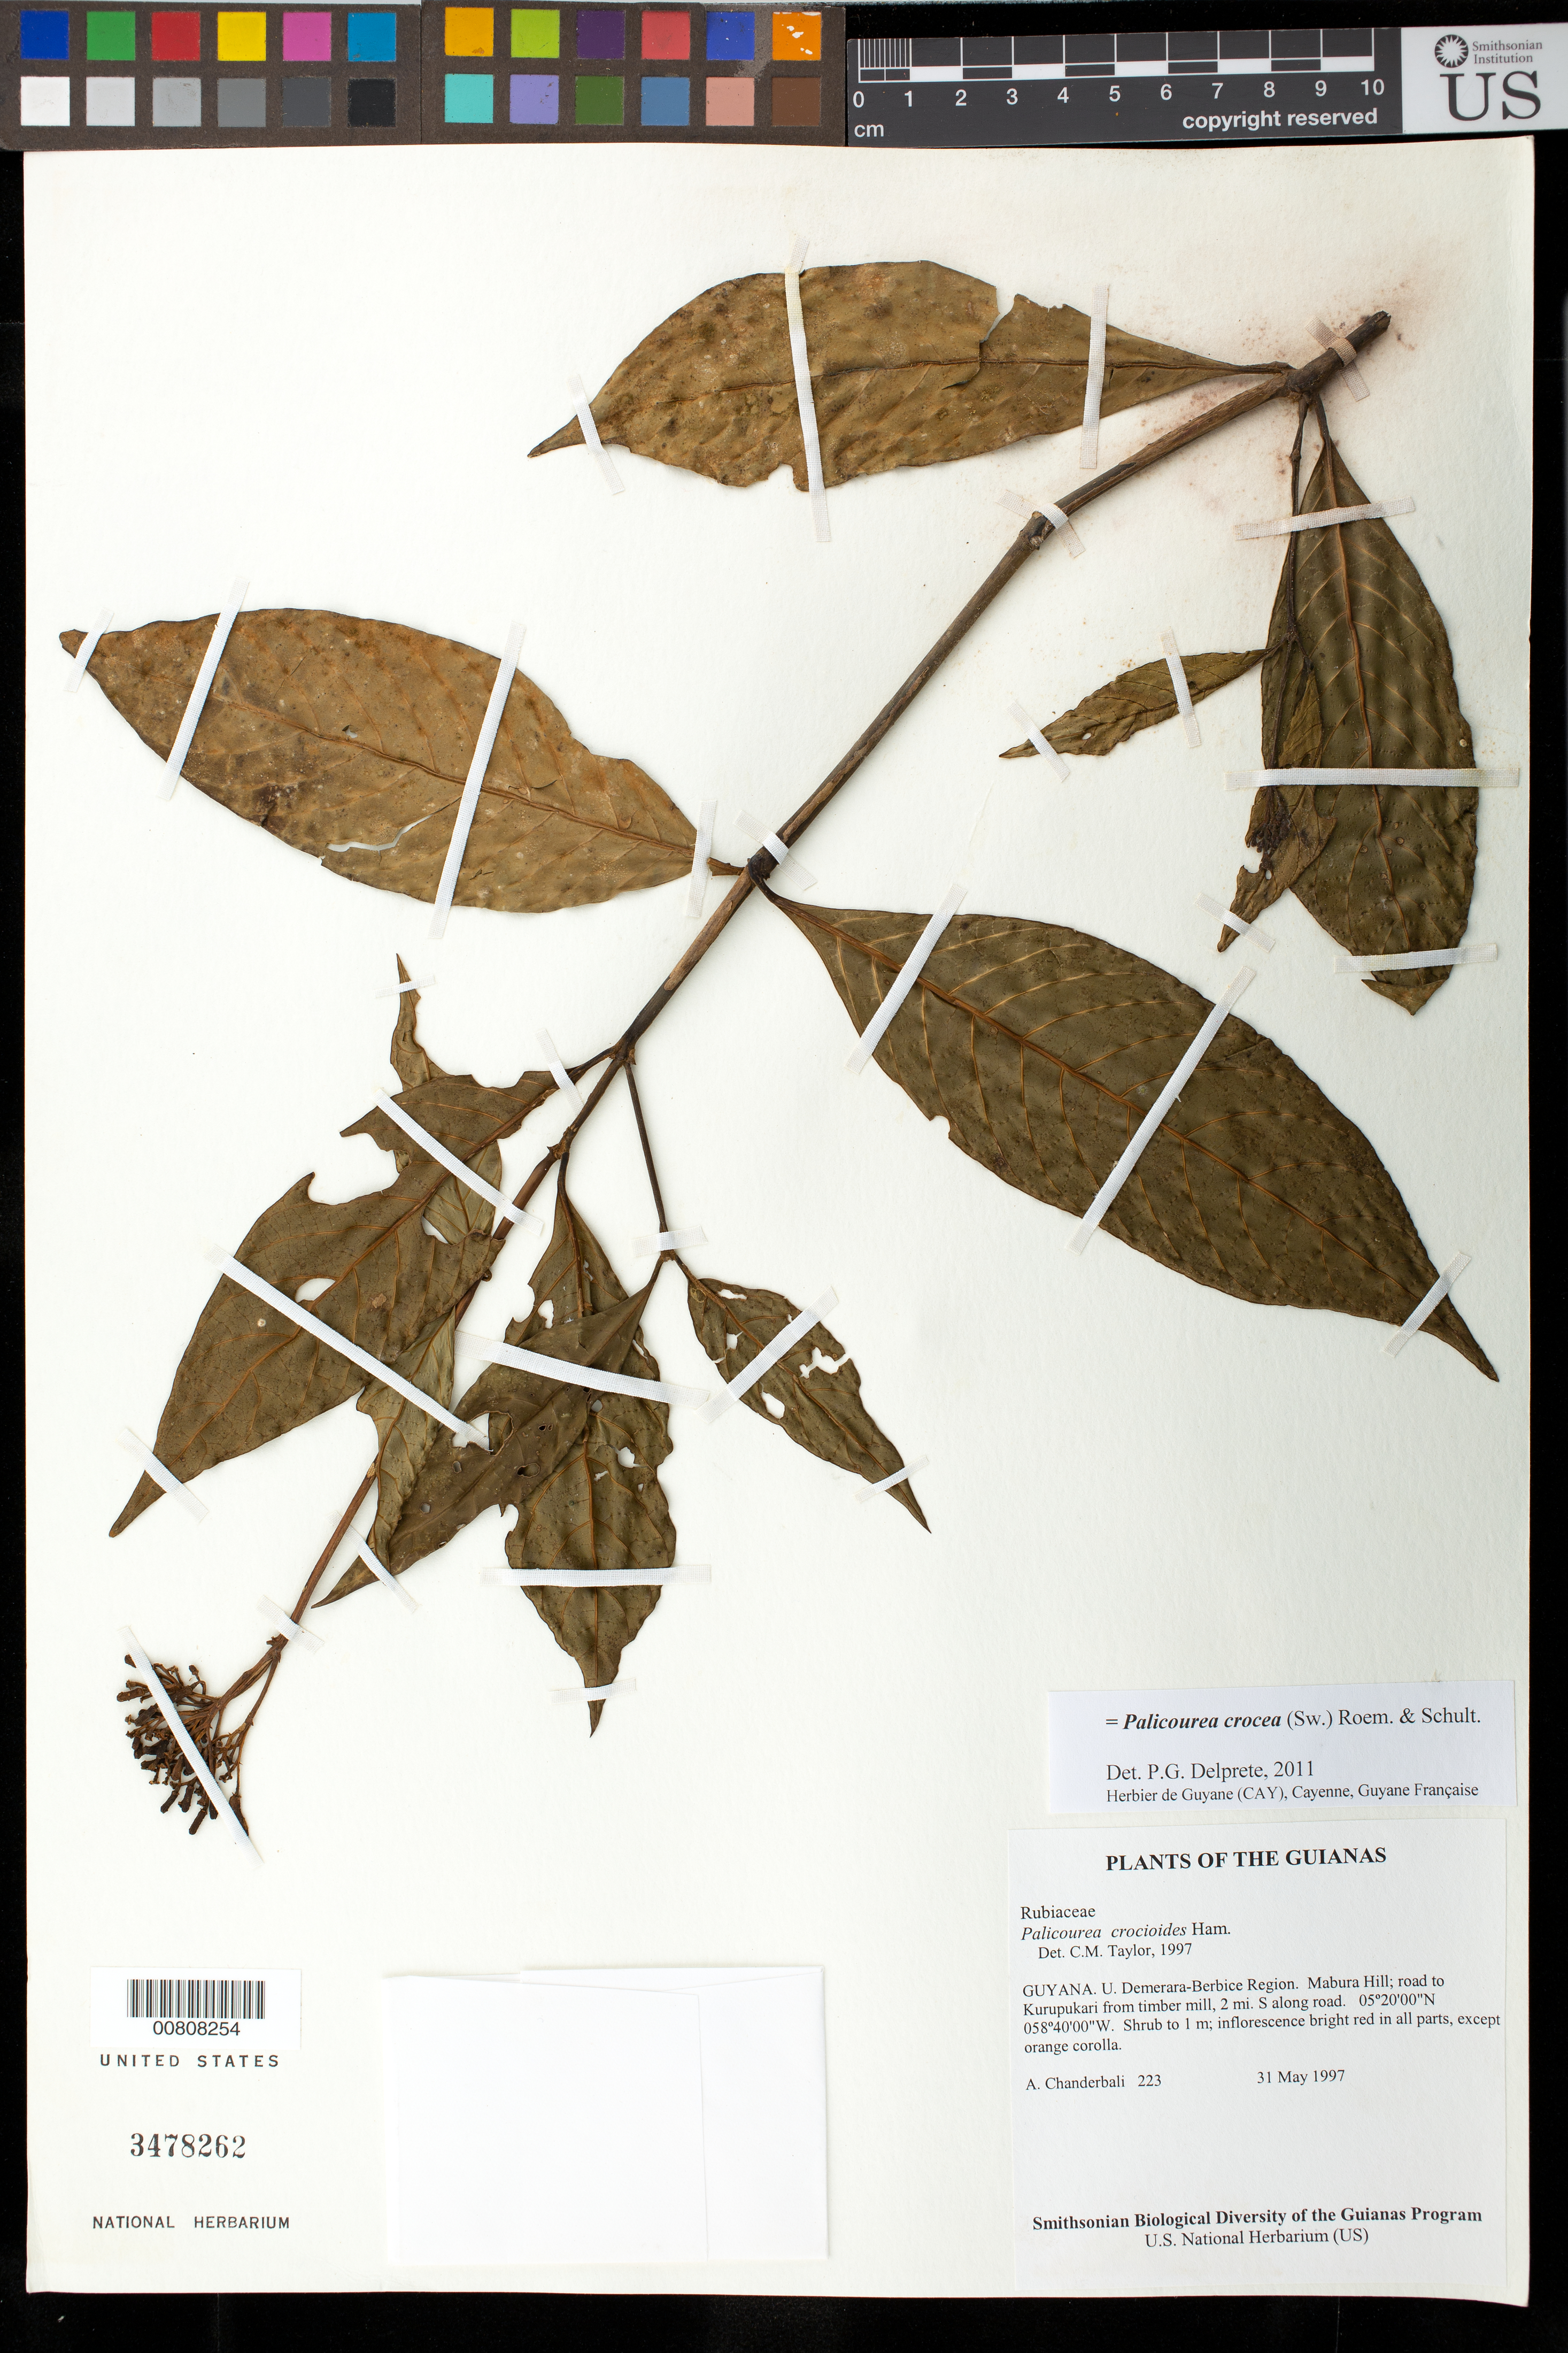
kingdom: Plantae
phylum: Tracheophyta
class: Magnoliopsida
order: Gentianales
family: Rubiaceae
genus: Palicourea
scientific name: Palicourea crocea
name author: (Sw.) Schult.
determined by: Delprete, P. G., Herb. de Guyane Cay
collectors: A. S. Chanderbali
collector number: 223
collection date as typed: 31 May 1997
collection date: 1997-05-31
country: Guyana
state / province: U. Demerara-Berbice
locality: Mabura Hill; road to Kurupukari from timber mill, 2 mi. S along road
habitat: Roadside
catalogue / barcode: US 3478262